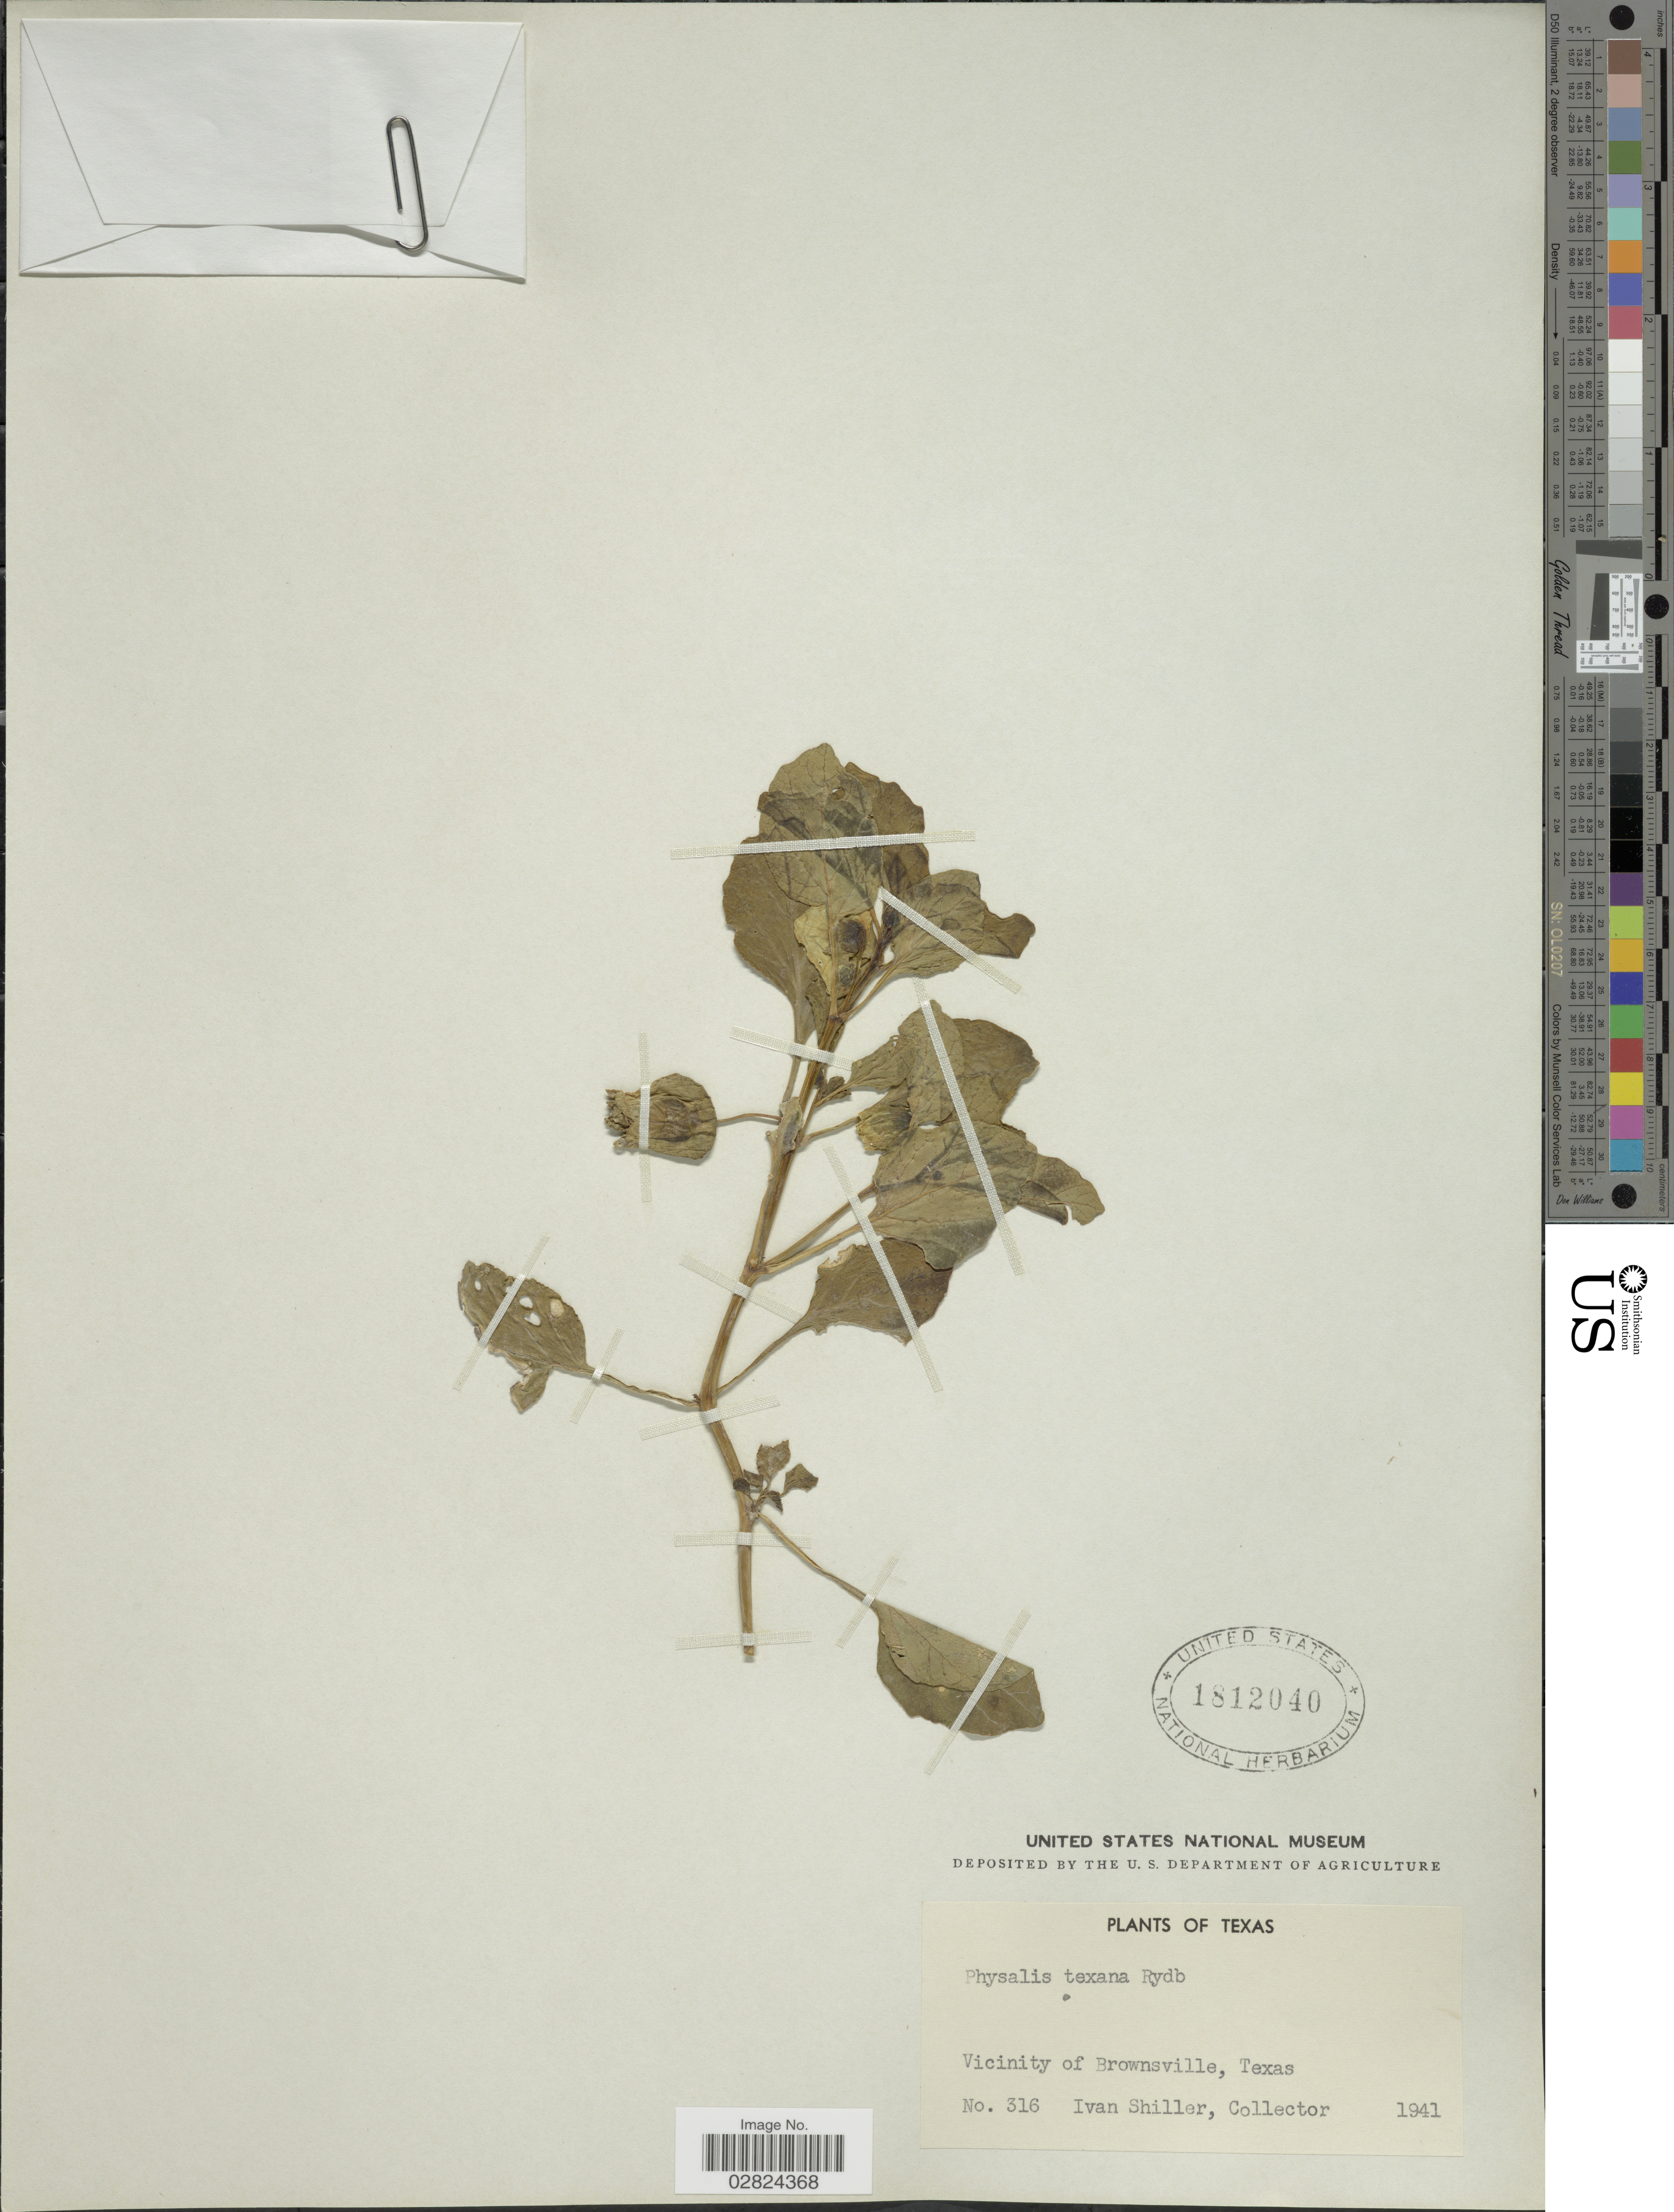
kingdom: Plantae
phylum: Tracheophyta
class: Magnoliopsida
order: Solanales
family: Solanaceae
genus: Physalis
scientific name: Physalis texana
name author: Rydb.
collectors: I. Shiller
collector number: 316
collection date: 1941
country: United States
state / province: Texas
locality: Vicinity of Brownsville.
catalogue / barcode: US 1812040